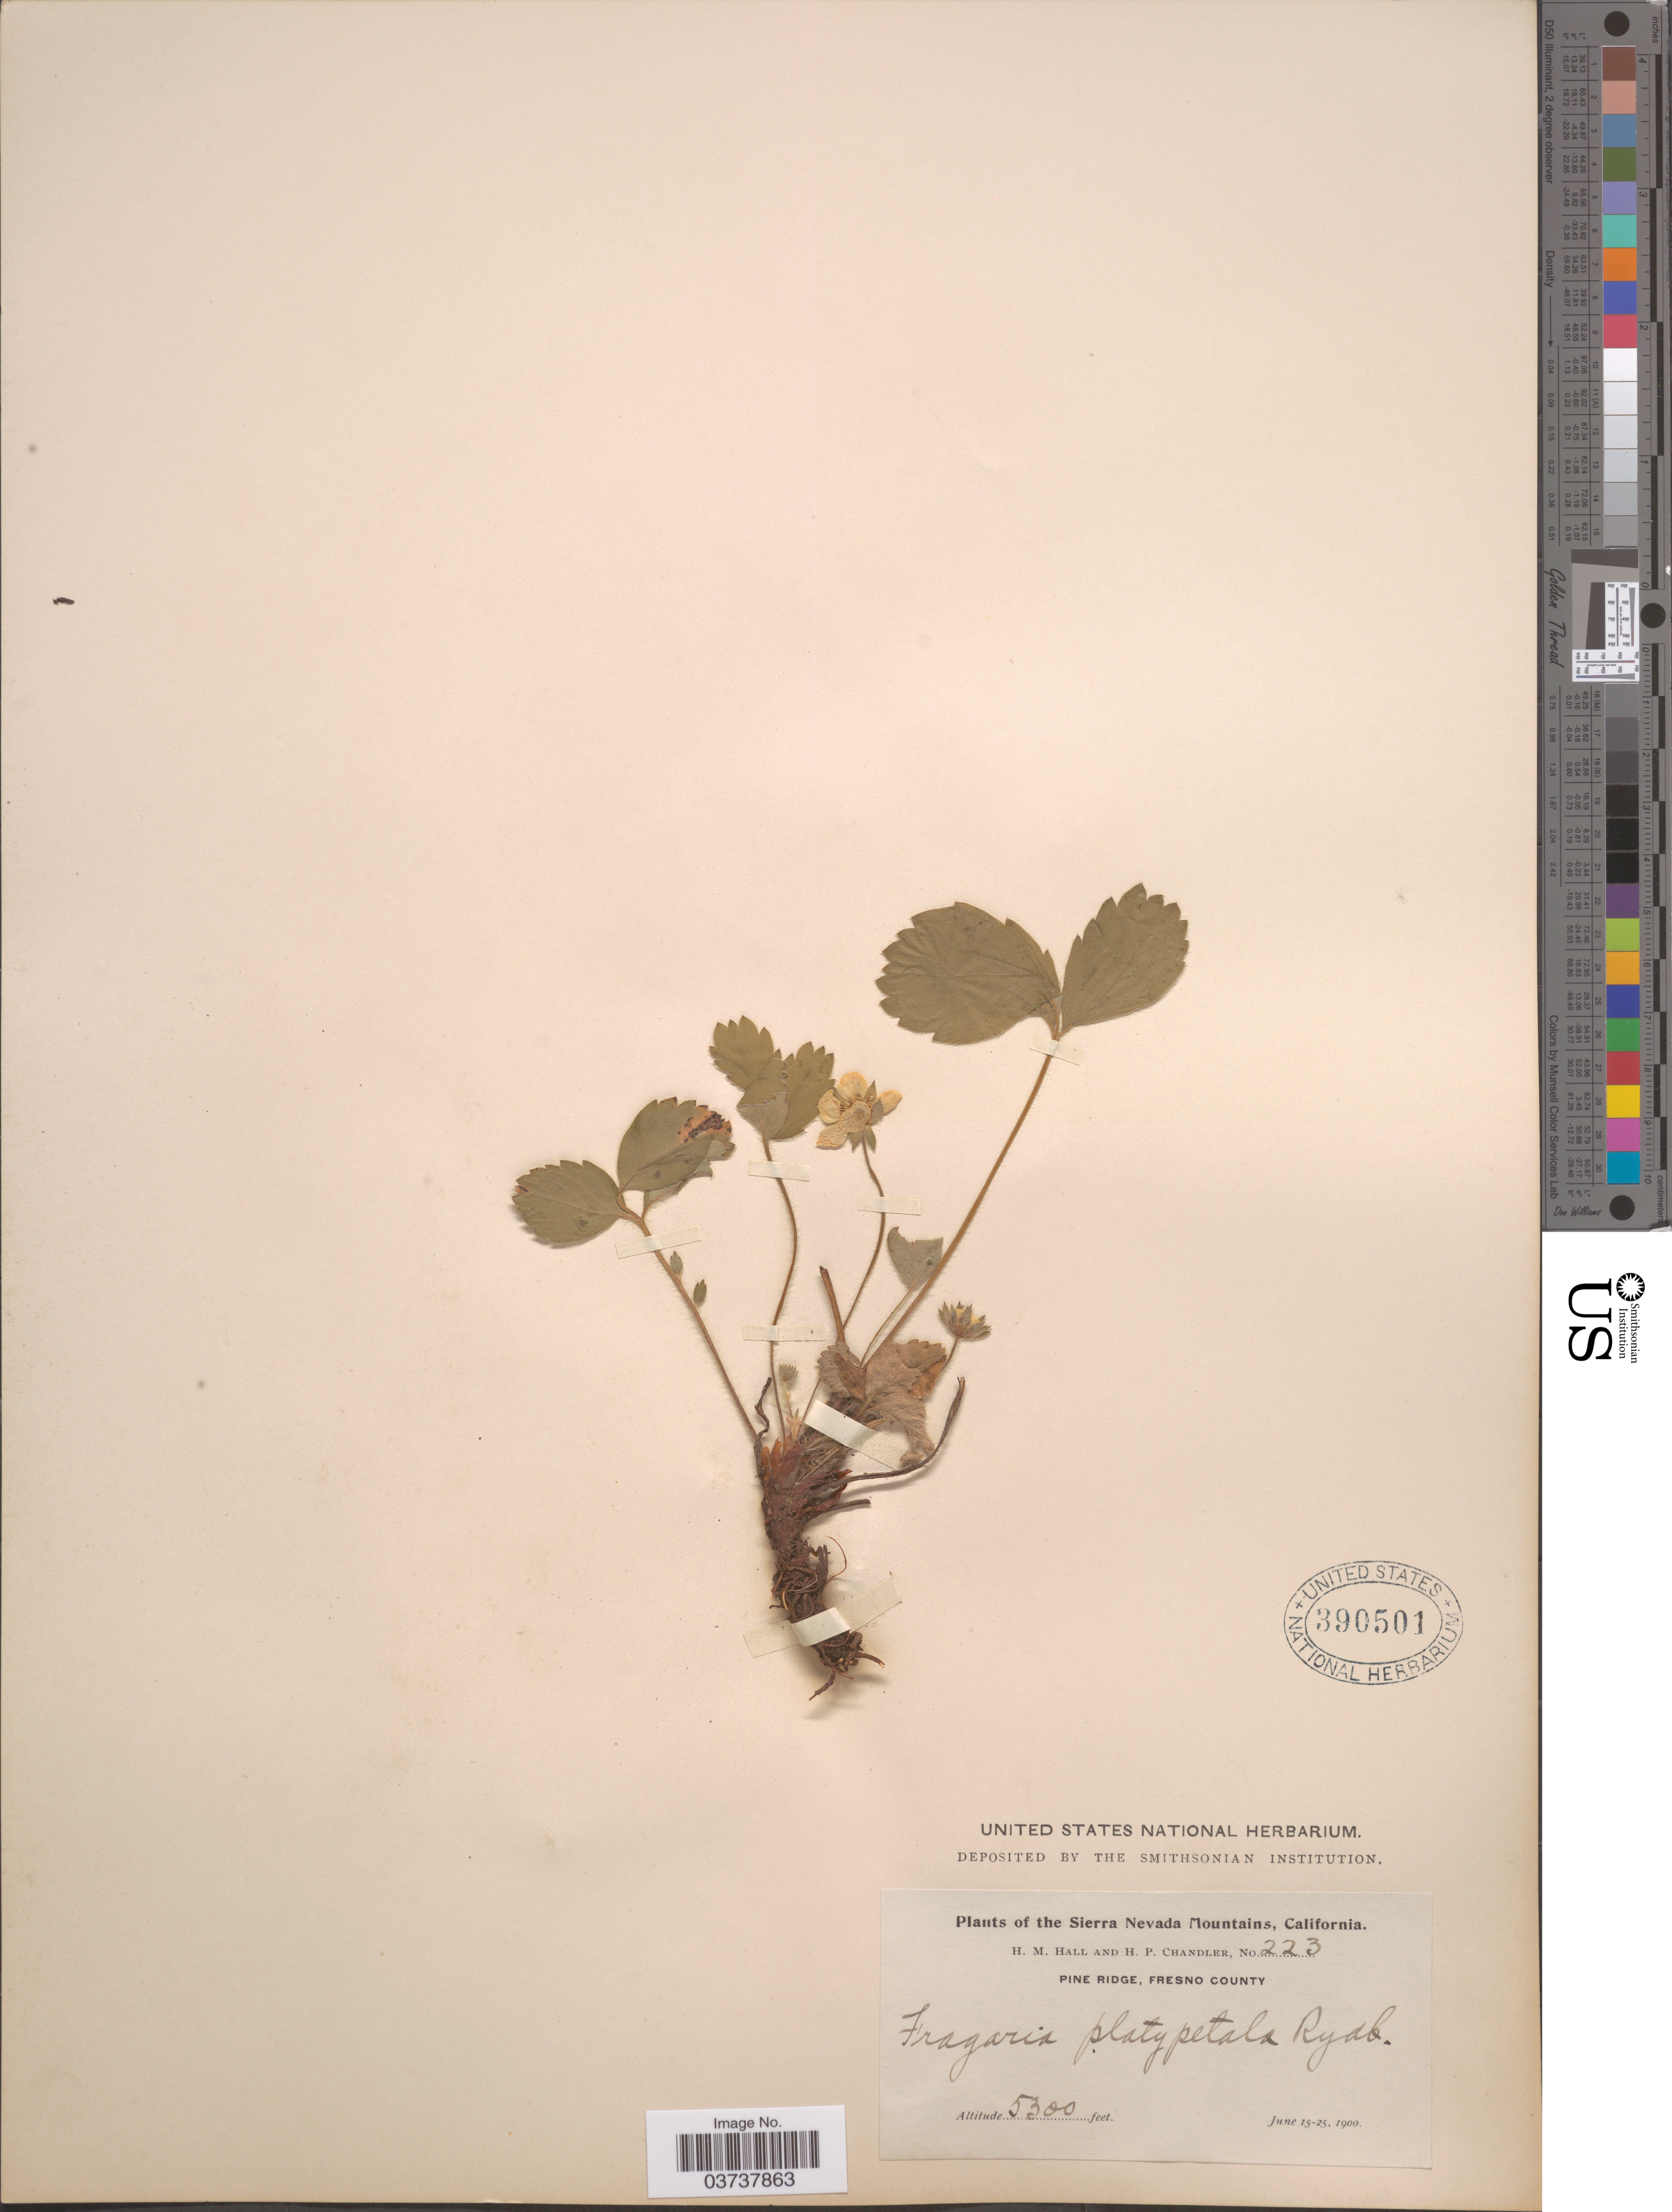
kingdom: Plantae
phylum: Tracheophyta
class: Magnoliopsida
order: Rosales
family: Rosaceae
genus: Fragaria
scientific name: Fragaria virginiana subsp. platypetala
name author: (Rydb.) Staudt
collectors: H. M. Hall & H. Chandler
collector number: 223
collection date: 1900-06-15/1900-06-25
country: United States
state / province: California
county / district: Fresno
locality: The Sierra Nevada Mountains. Pine Ridge, Fresno County.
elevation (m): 1615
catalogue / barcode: US 390501